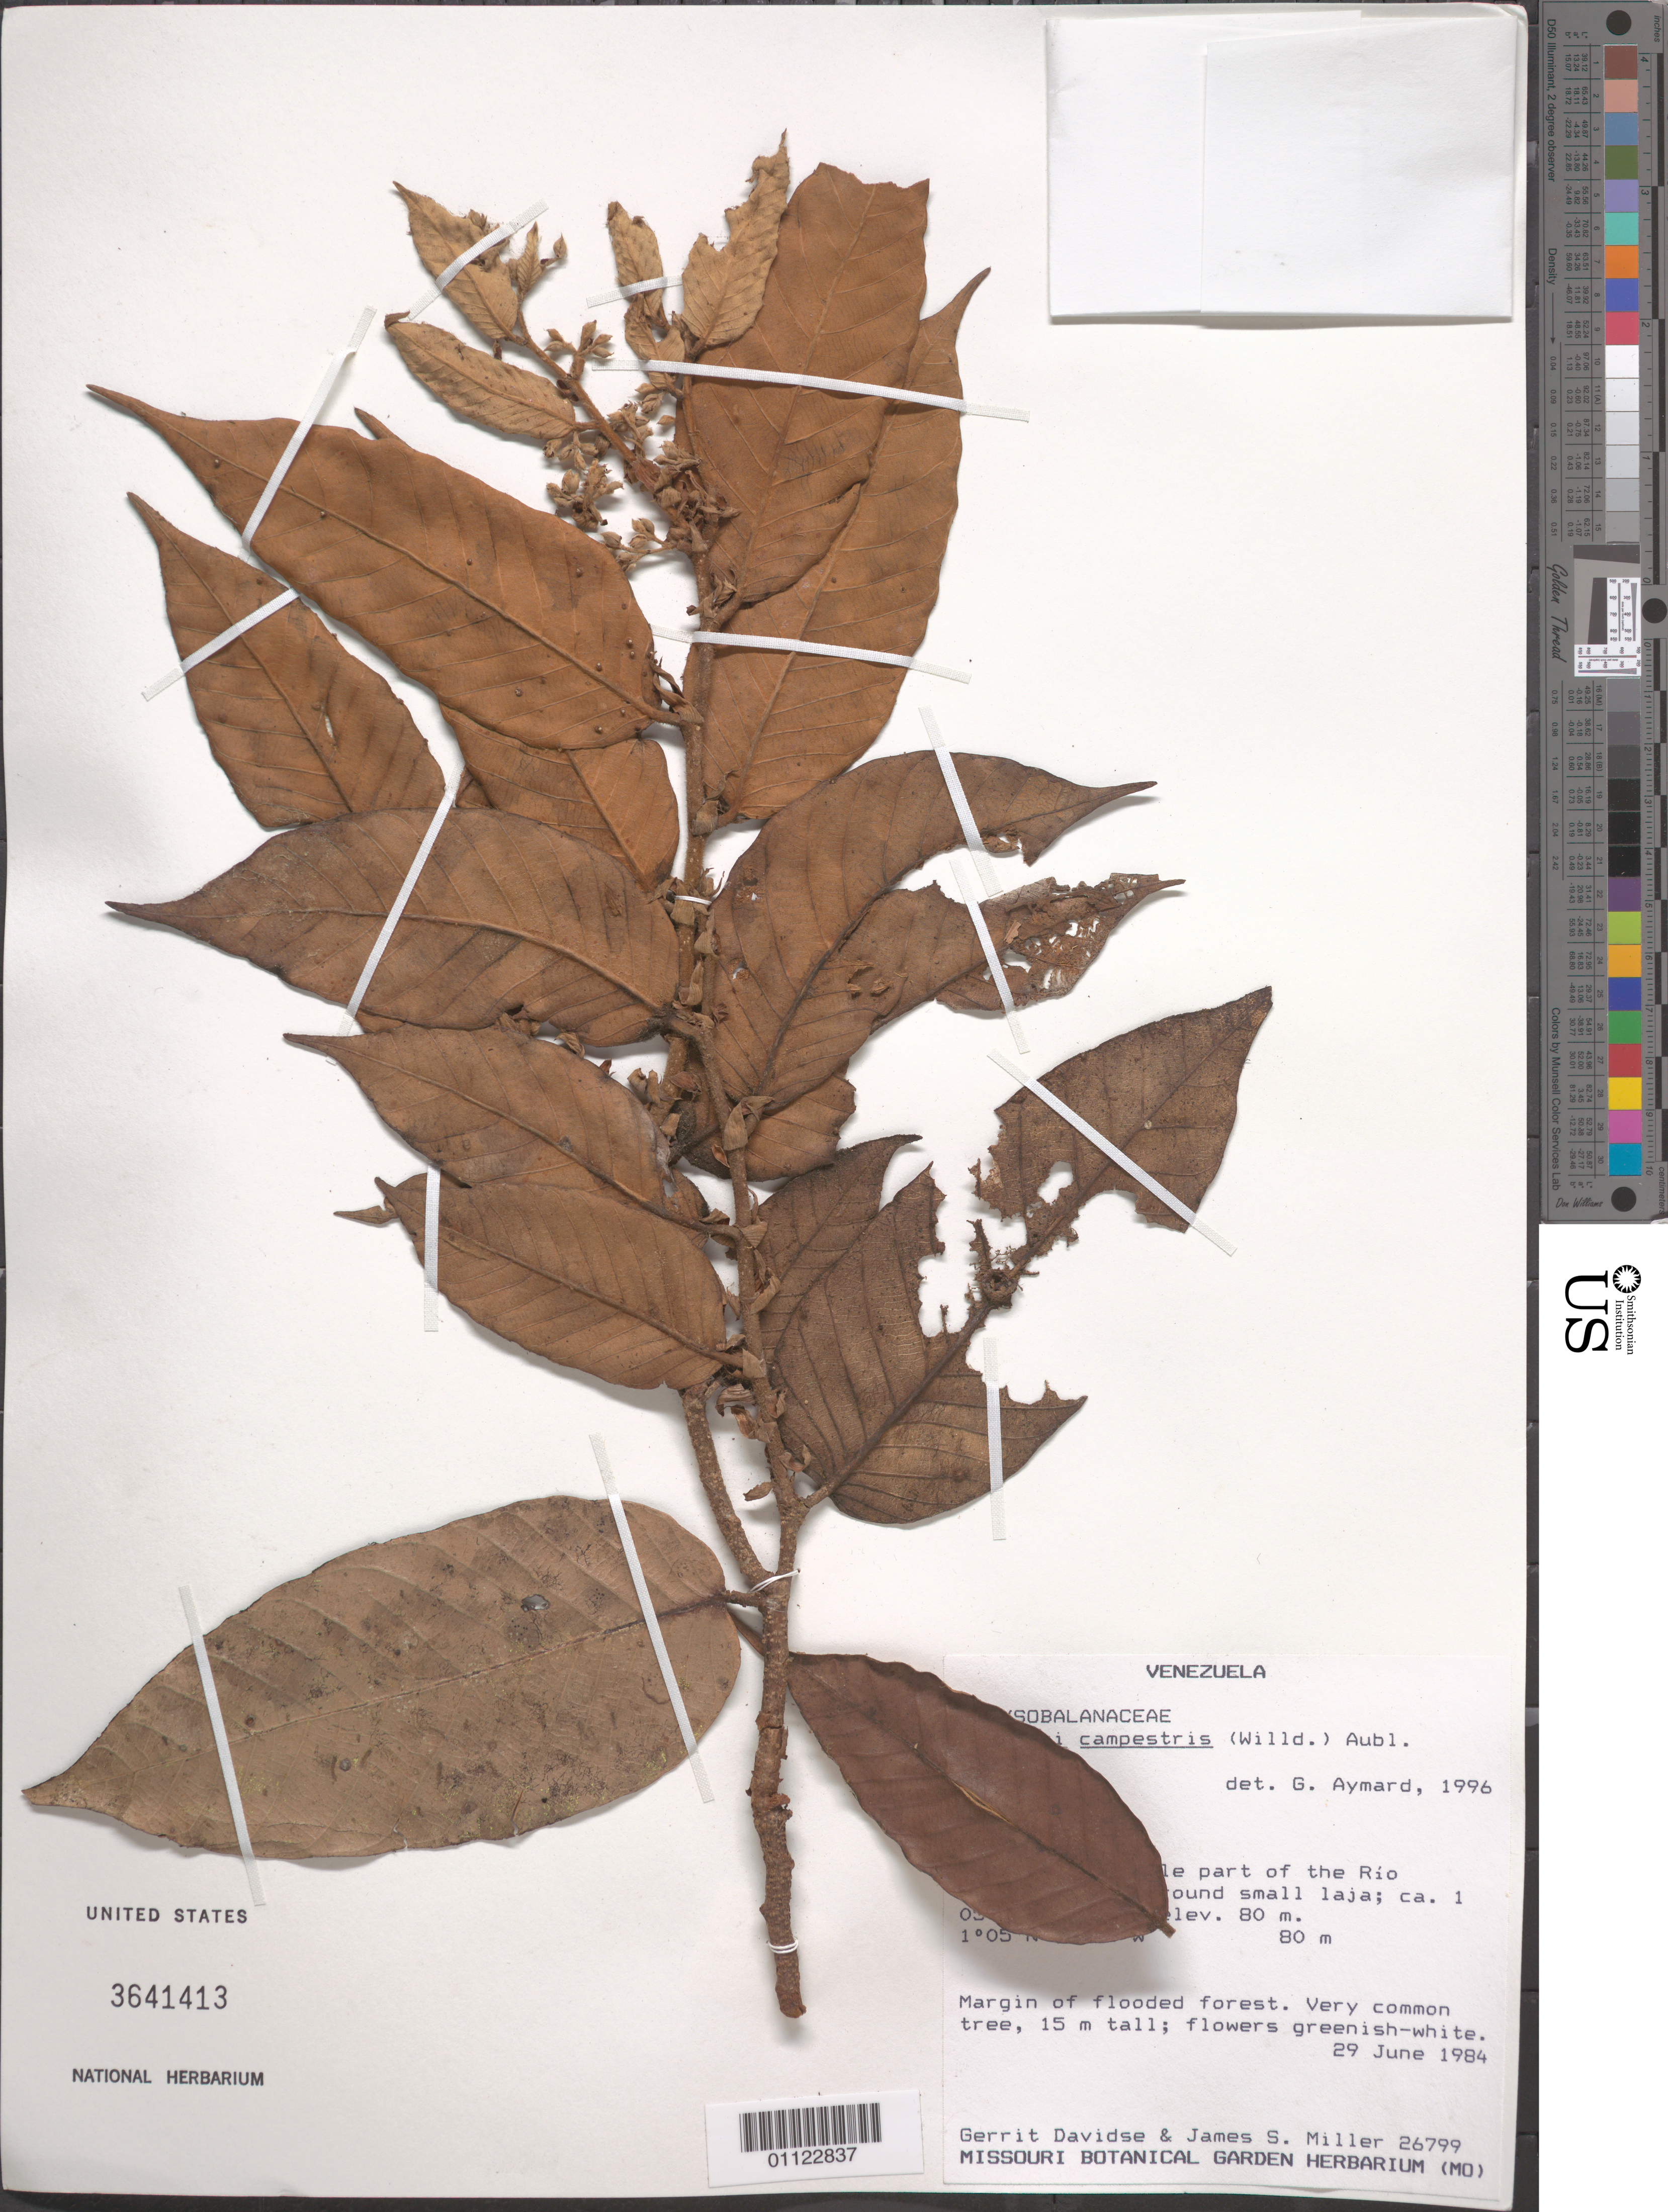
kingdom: Plantae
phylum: Tracheophyta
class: Magnoliopsida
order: Malpighiales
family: Chrysobalanaceae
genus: Parinari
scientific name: Parinari campestris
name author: Aubl.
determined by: Aymard C., G. A., (PORT), Univ. Nac. Exp. de los Llanos Ezequiel Zamora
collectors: G. Davidse & J. S. Miller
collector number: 26799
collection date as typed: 29-Jun-84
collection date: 1984-06-29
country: Venezuela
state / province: Amazonas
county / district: Río Negro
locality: Río Baria, middle part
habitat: Forest around small laja. Margin of flooded forest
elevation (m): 80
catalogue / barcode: US 3641413